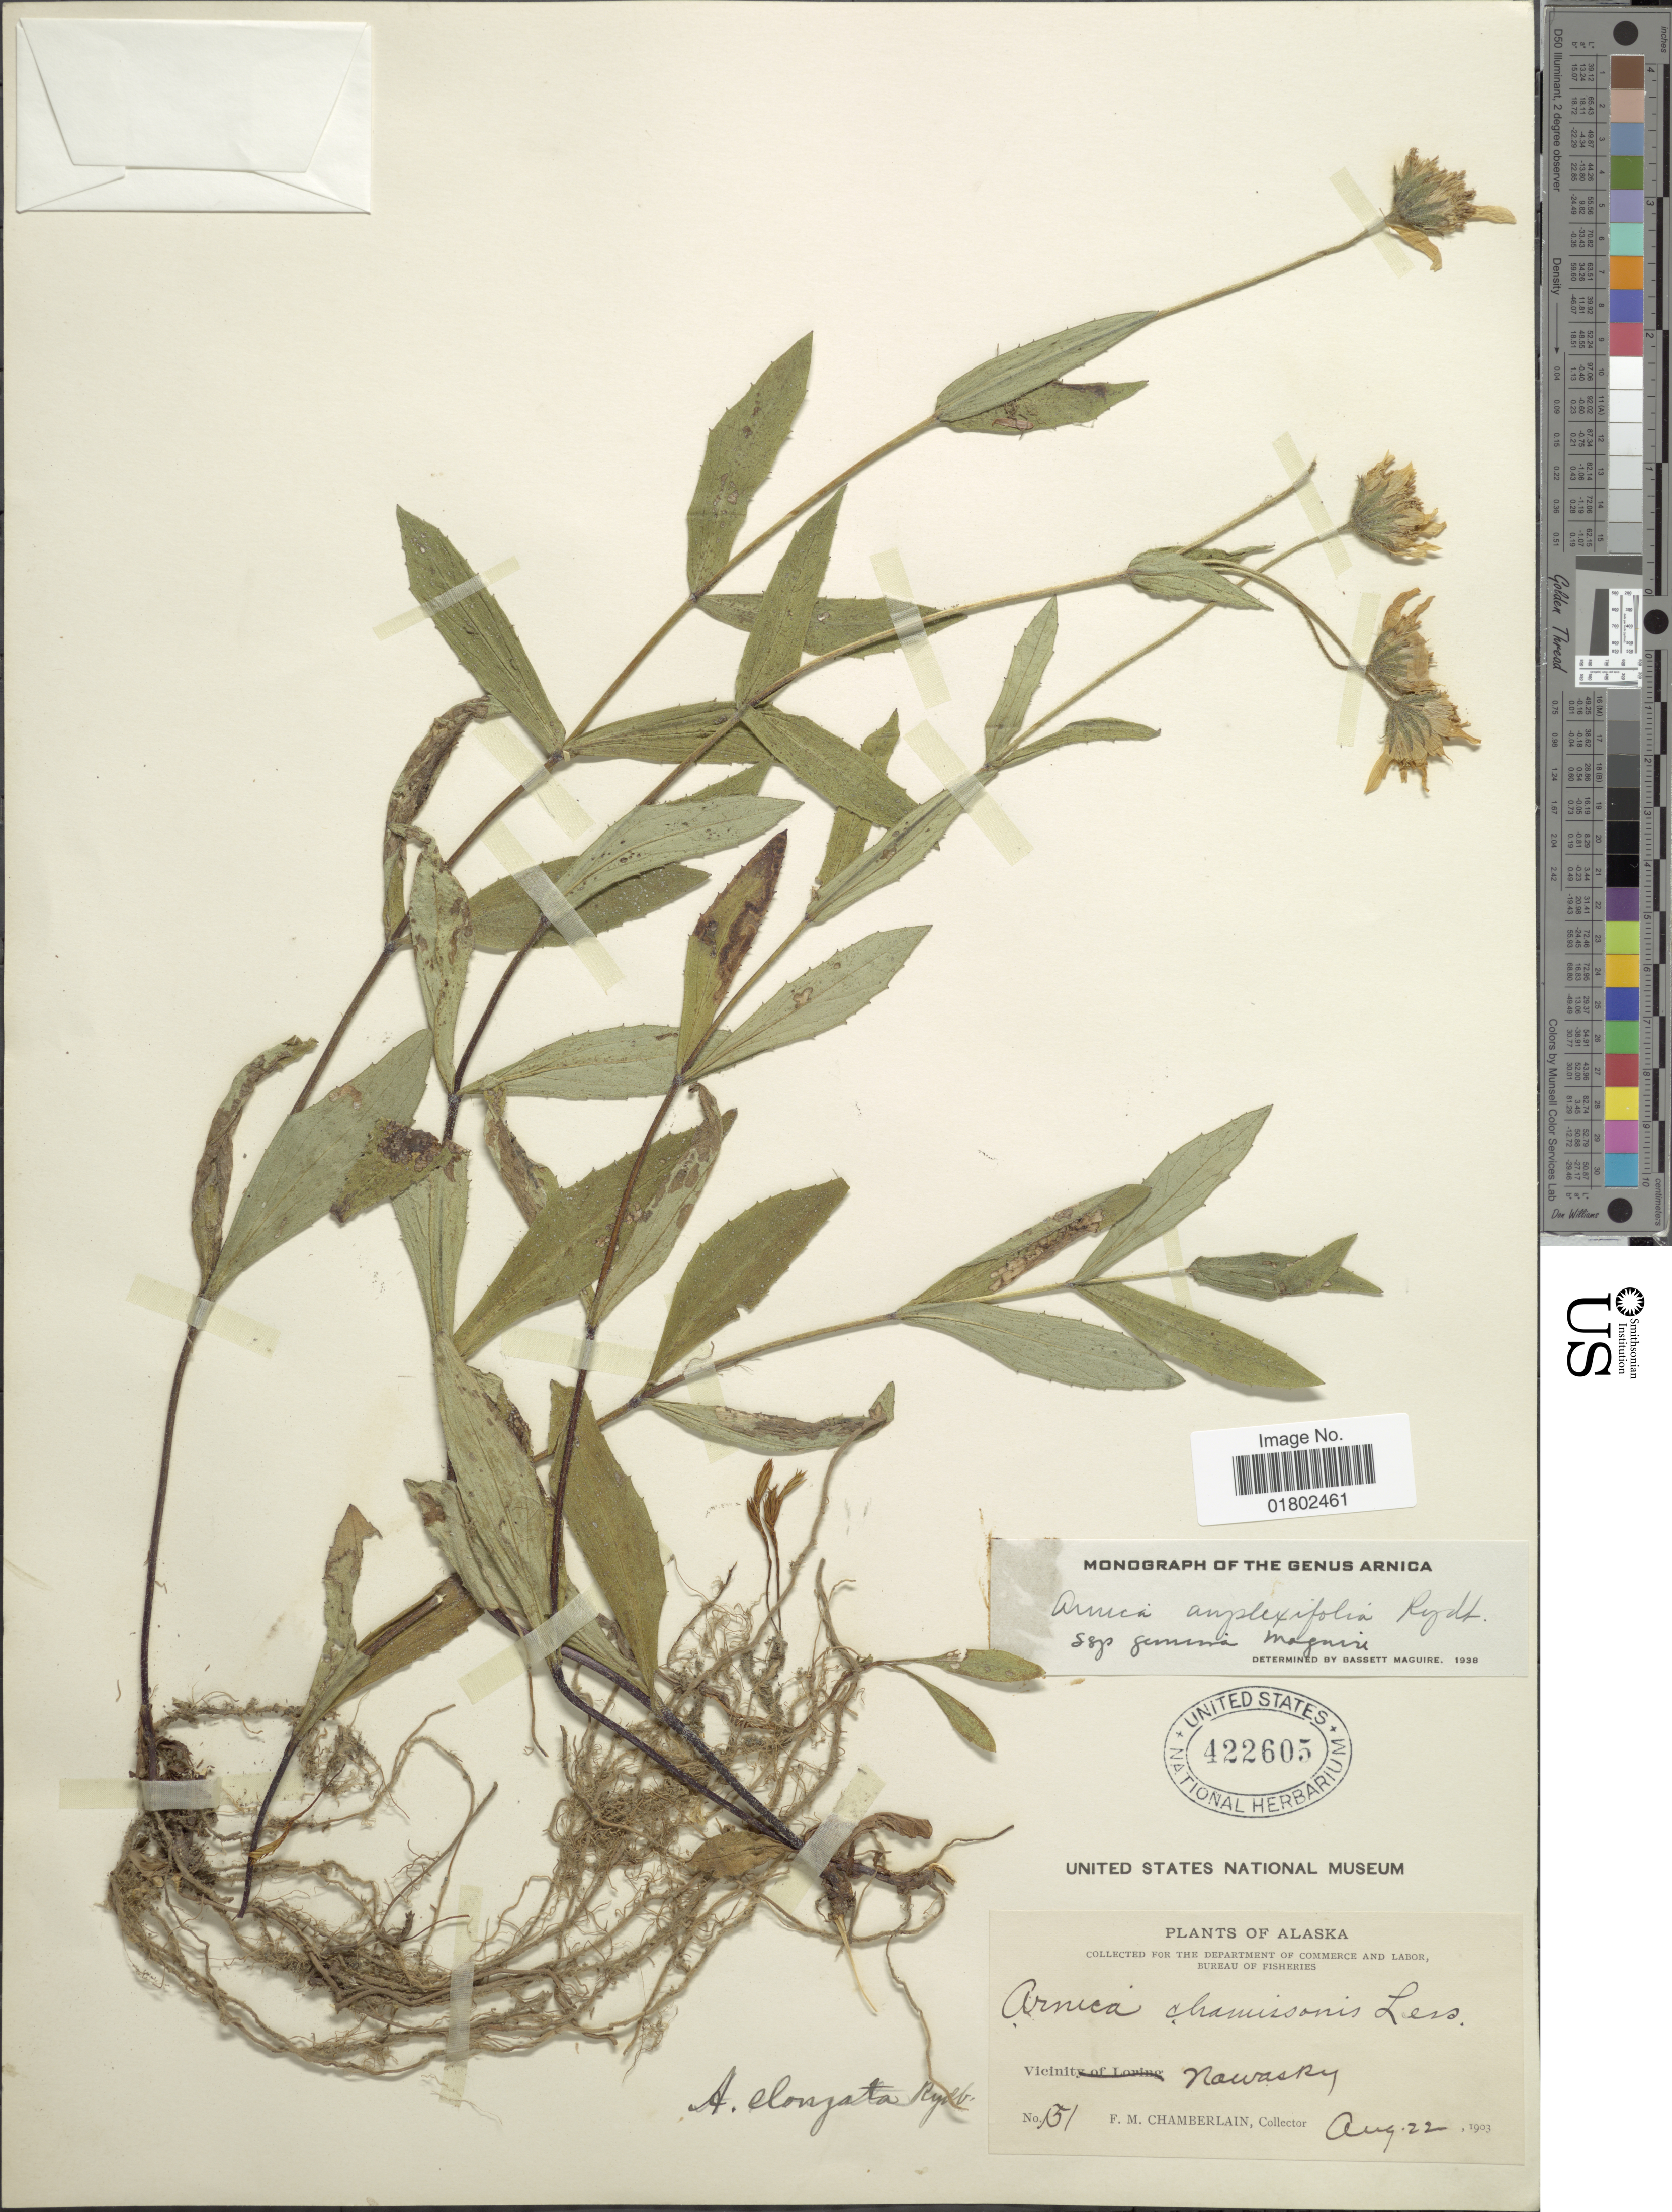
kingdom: Plantae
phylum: Tracheophyta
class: Magnoliopsida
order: Asterales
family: Asteraceae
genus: Arnica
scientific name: Arnica amplexifolia subsp. genuina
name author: Maguire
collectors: F. Chamberlain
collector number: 151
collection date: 1903-08-22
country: United States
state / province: Alaska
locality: Nawasry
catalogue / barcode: US 422605